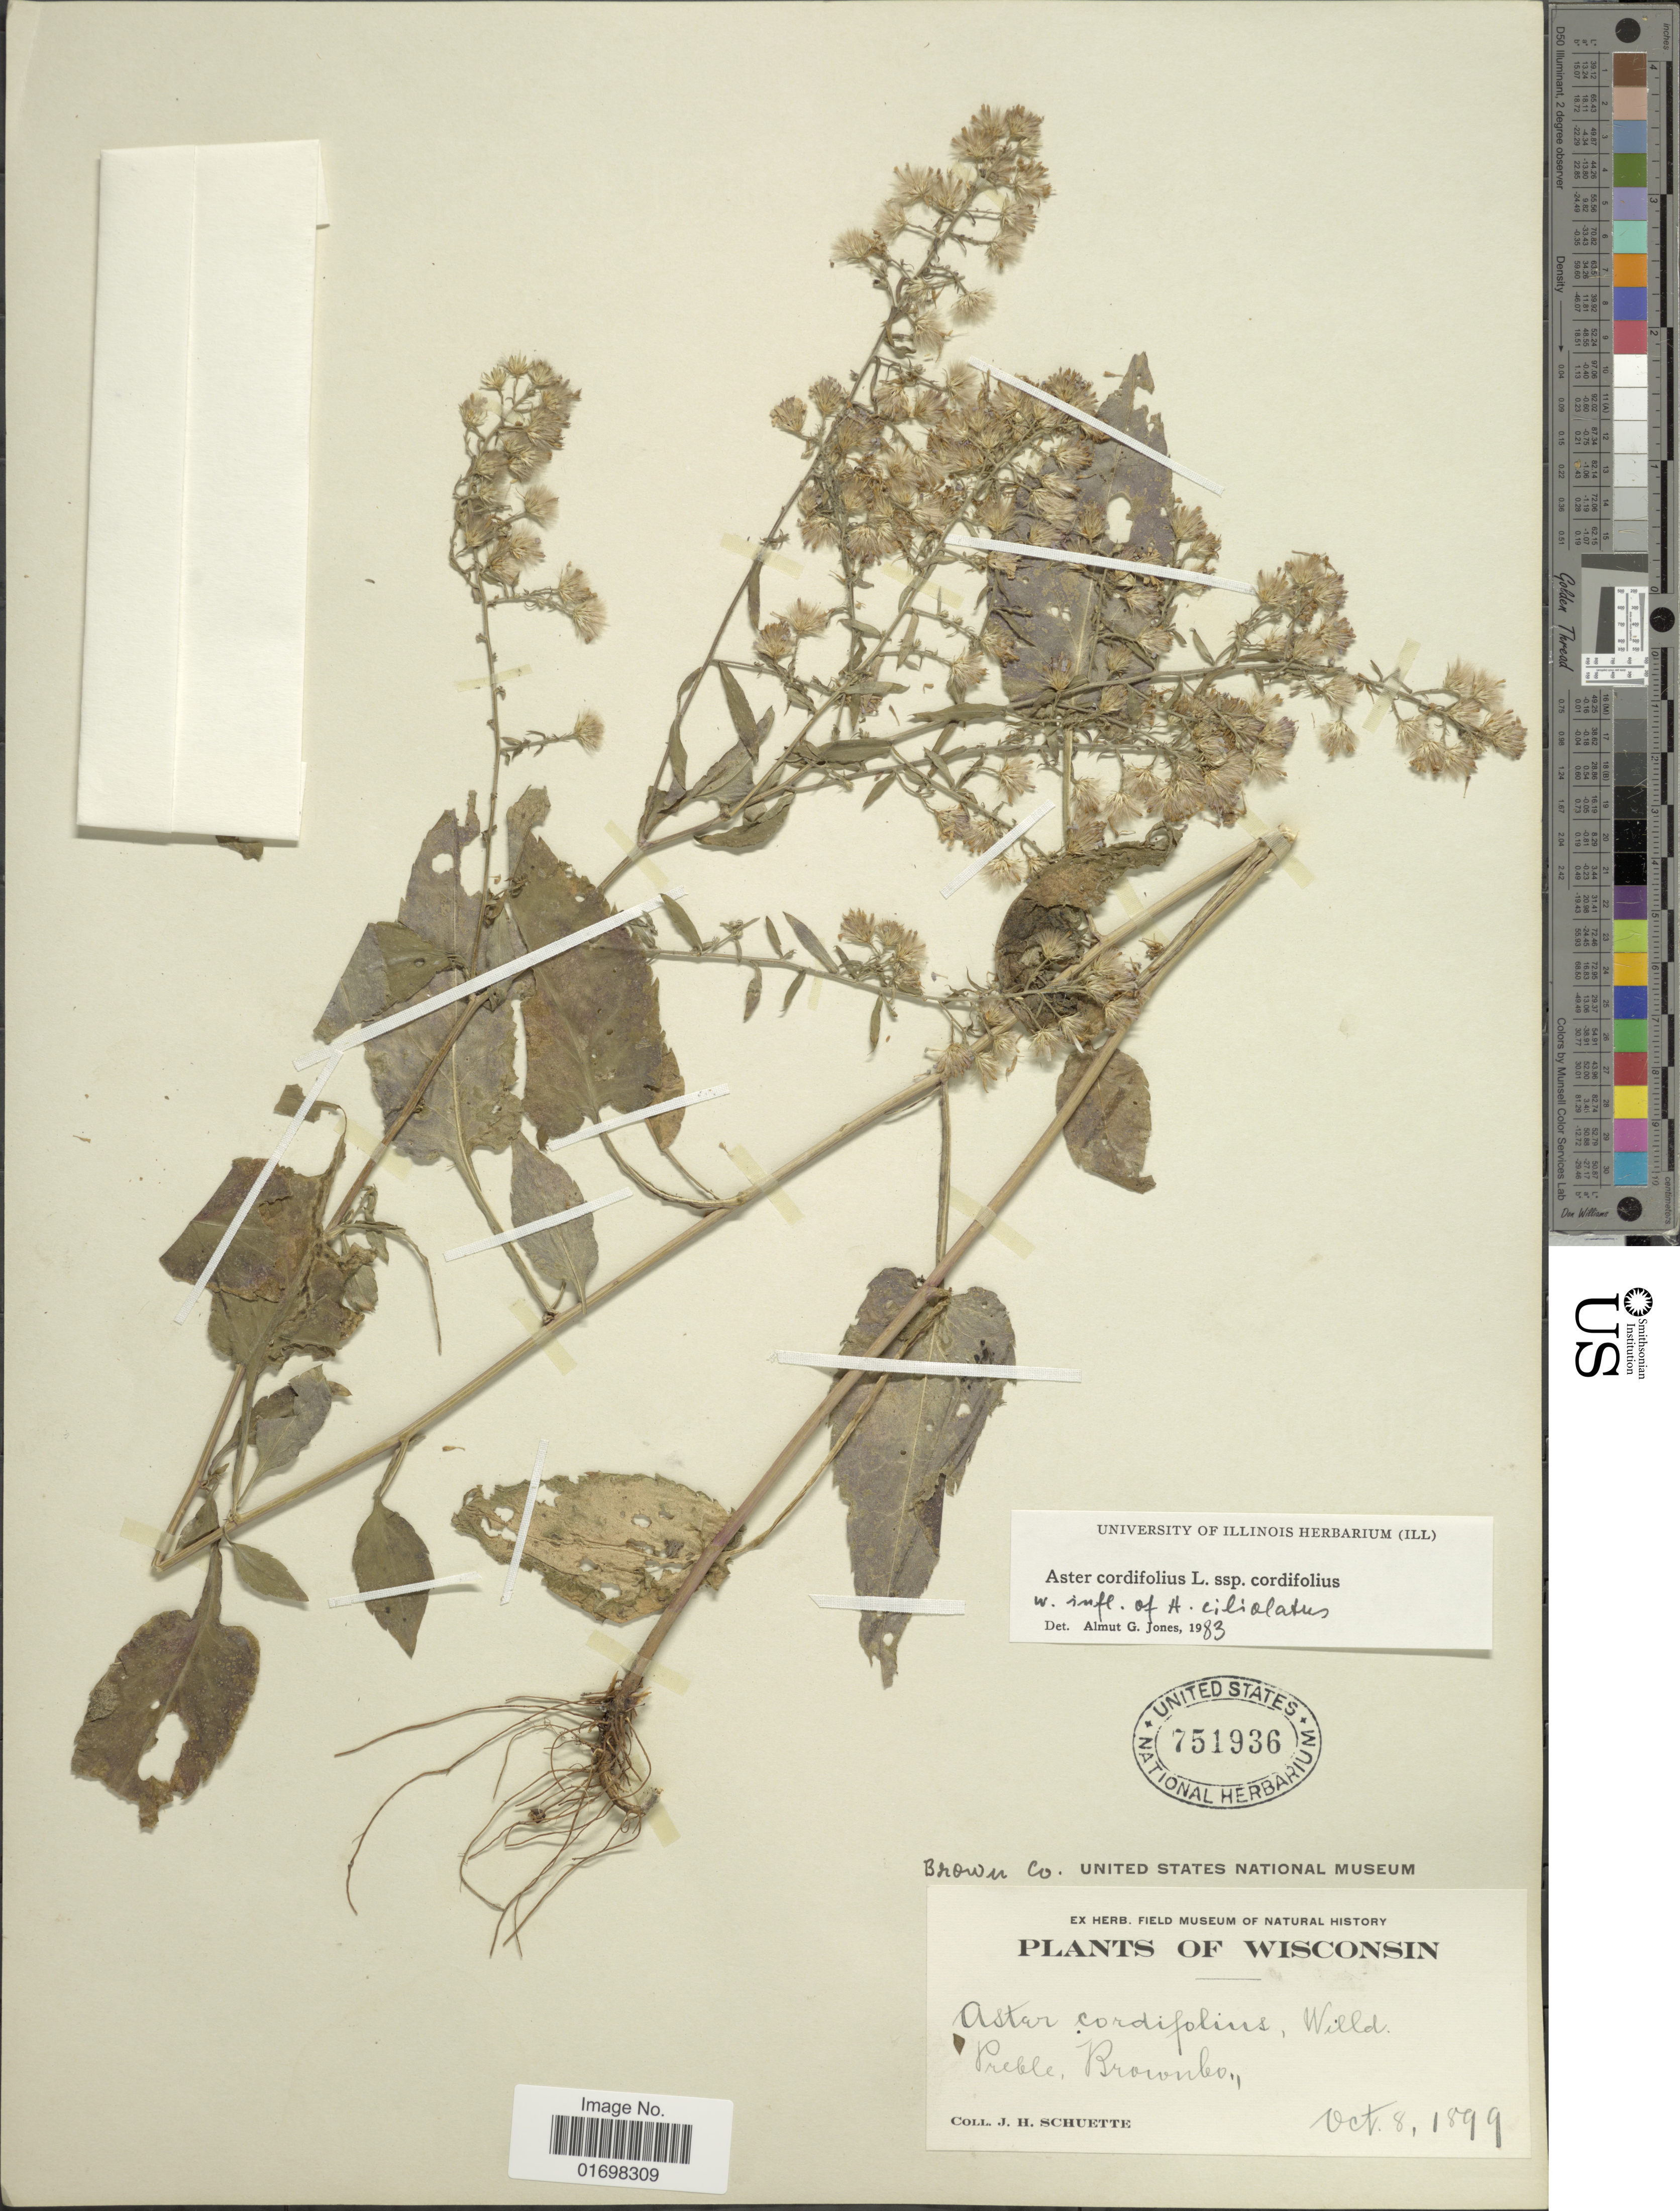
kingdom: Plantae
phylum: Tracheophyta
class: Magnoliopsida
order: Asterales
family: Asteraceae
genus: Symphyotrichum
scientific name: Symphyotrichum cordifolium var. cordifolium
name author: (L.) G.L. Nesom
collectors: J. H. Schuette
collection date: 1899-10-08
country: United States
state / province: Wisconsin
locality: Preble, Brown Co.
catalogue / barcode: US 751936